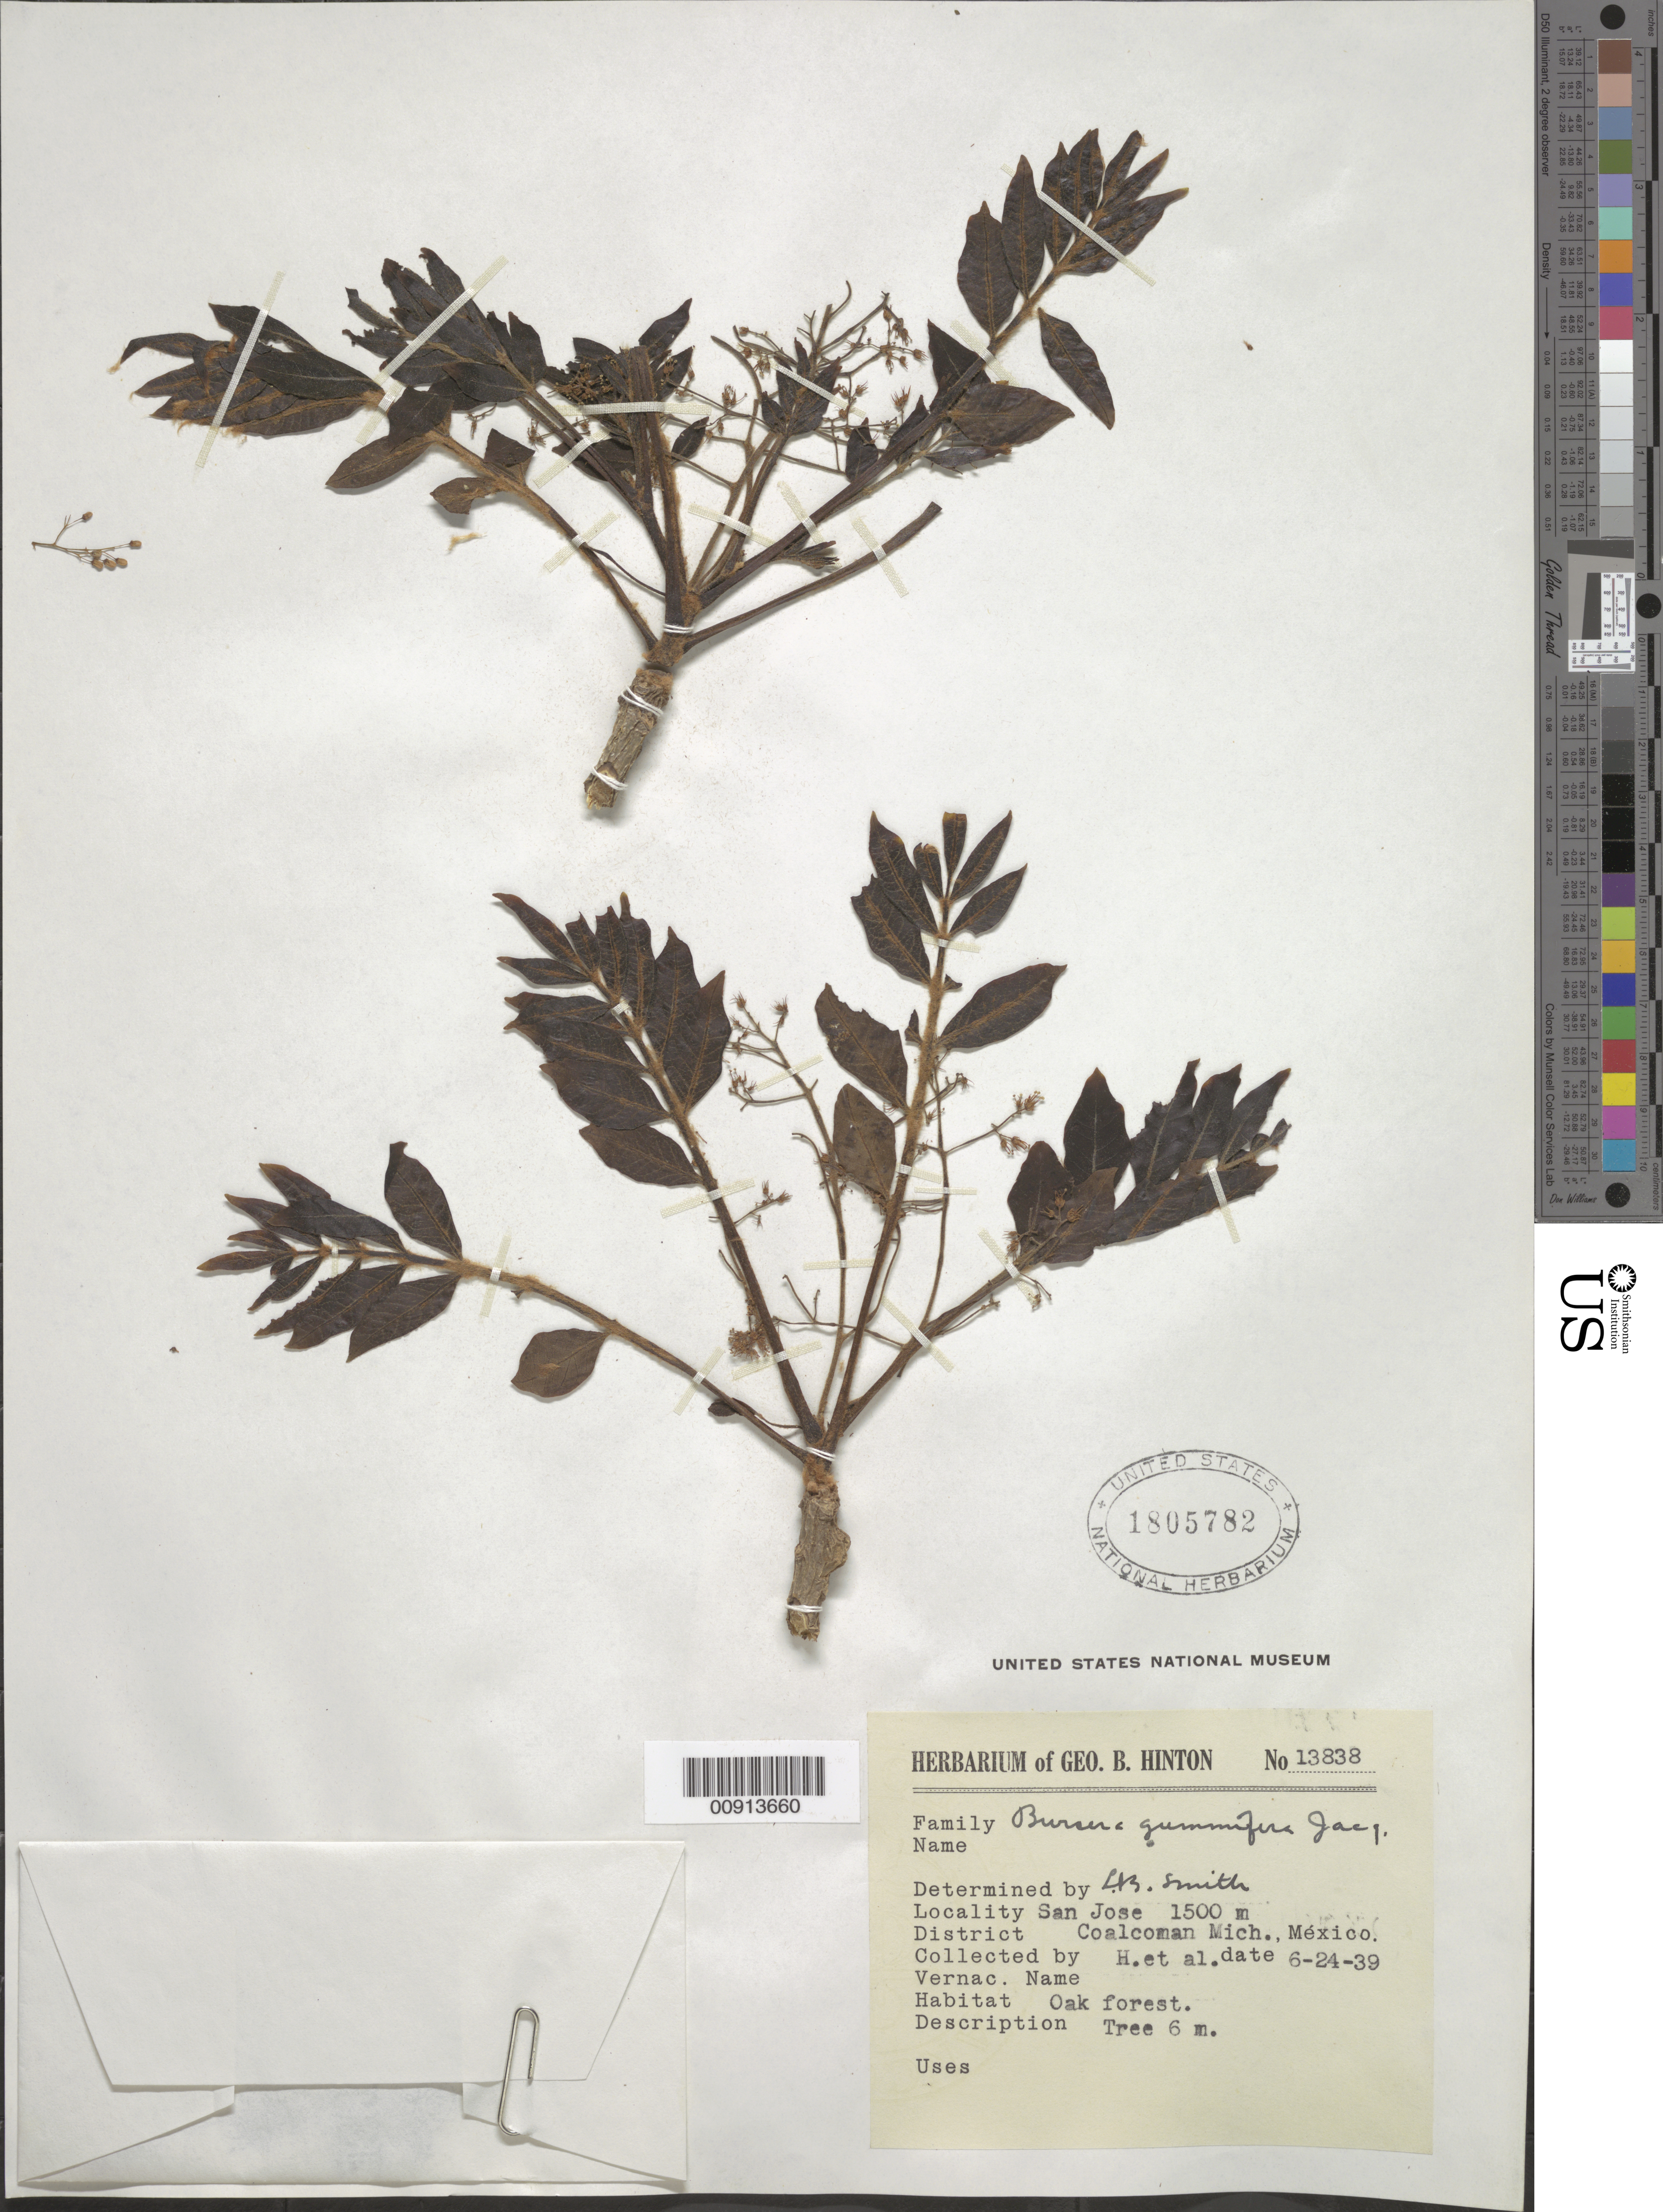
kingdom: Plantae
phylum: Tracheophyta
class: Magnoliopsida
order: Sapindales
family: Burseraceae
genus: Bursera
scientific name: Bursera gummifera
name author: L.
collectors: G. B. Hinton & et al.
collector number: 13838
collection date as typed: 24 Jun 1939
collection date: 1939-06-24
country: Mexico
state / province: Michoacán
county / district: Coalcomán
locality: San José, District Coalcomán, Michoacán.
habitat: Oak forest.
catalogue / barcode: US 1805782